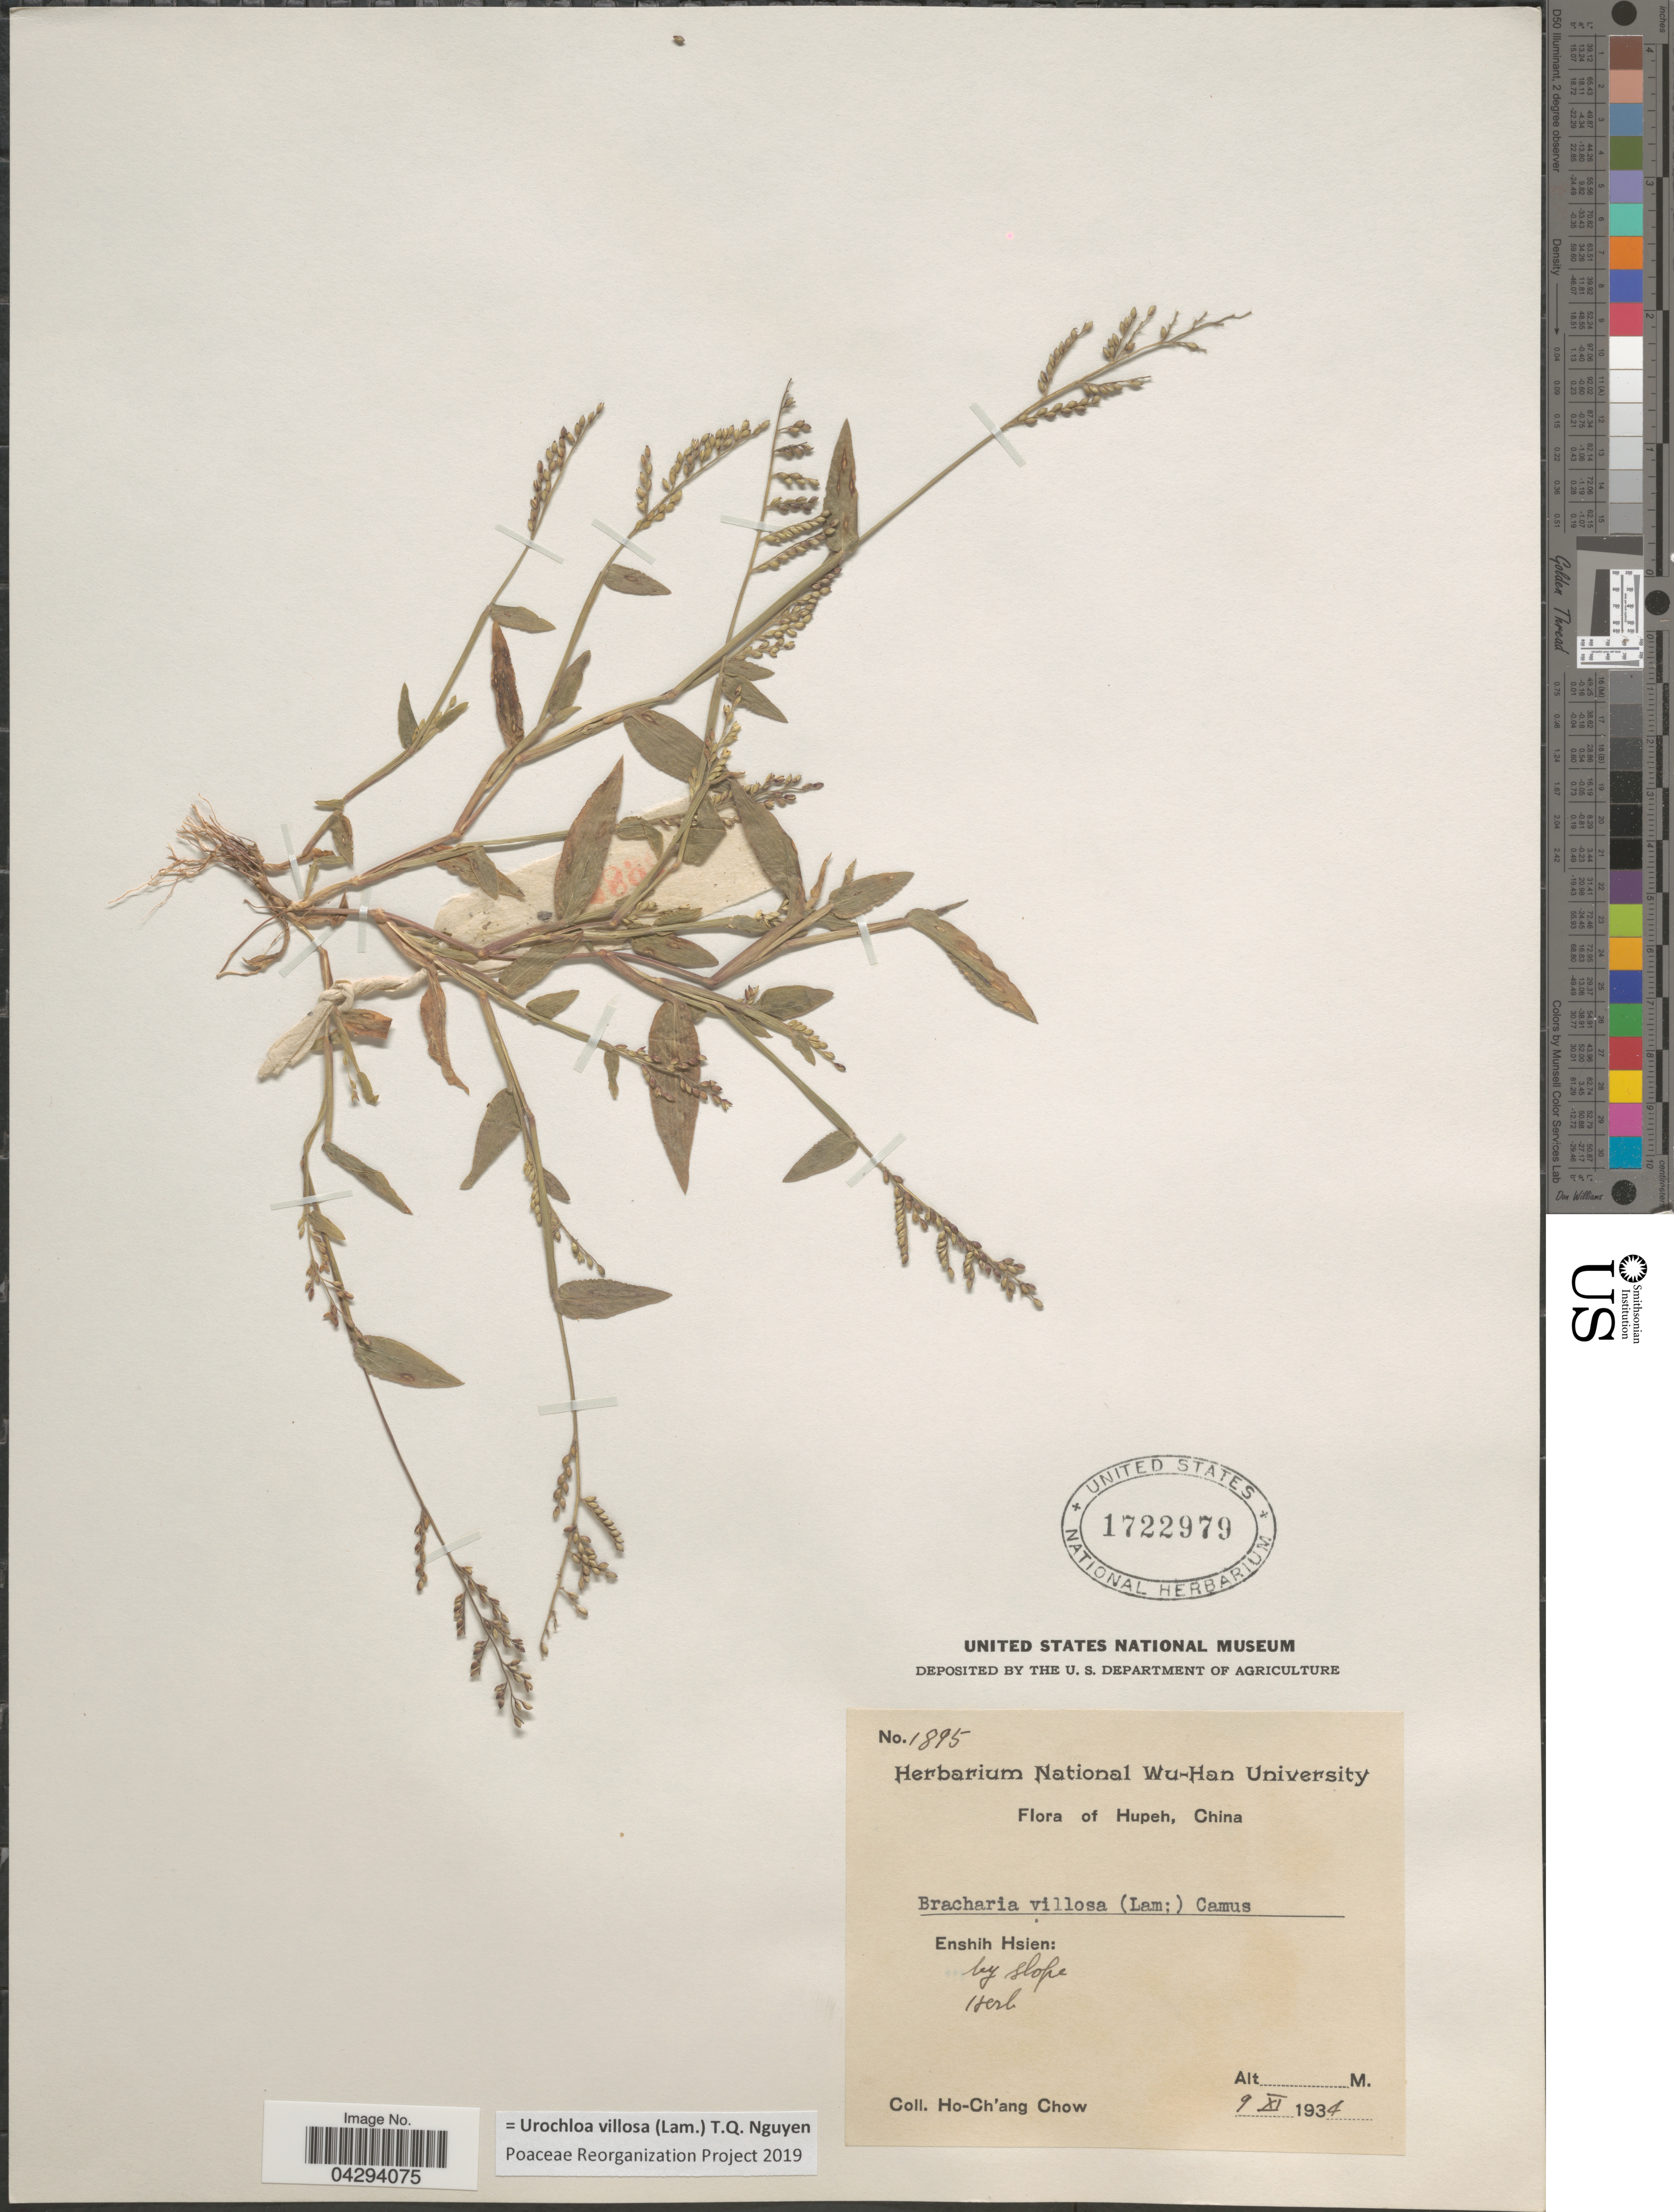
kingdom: Plantae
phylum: Tracheophyta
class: Liliopsida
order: Poales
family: Poaceae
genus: Urochloa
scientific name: Urochloa villosa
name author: (Lam.) T.Q. Nguyen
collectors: H. Chow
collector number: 1895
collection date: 1934-11-09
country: China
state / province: Hubei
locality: Hupeh. Enshih Hsien: by slope.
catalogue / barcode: US 1722979